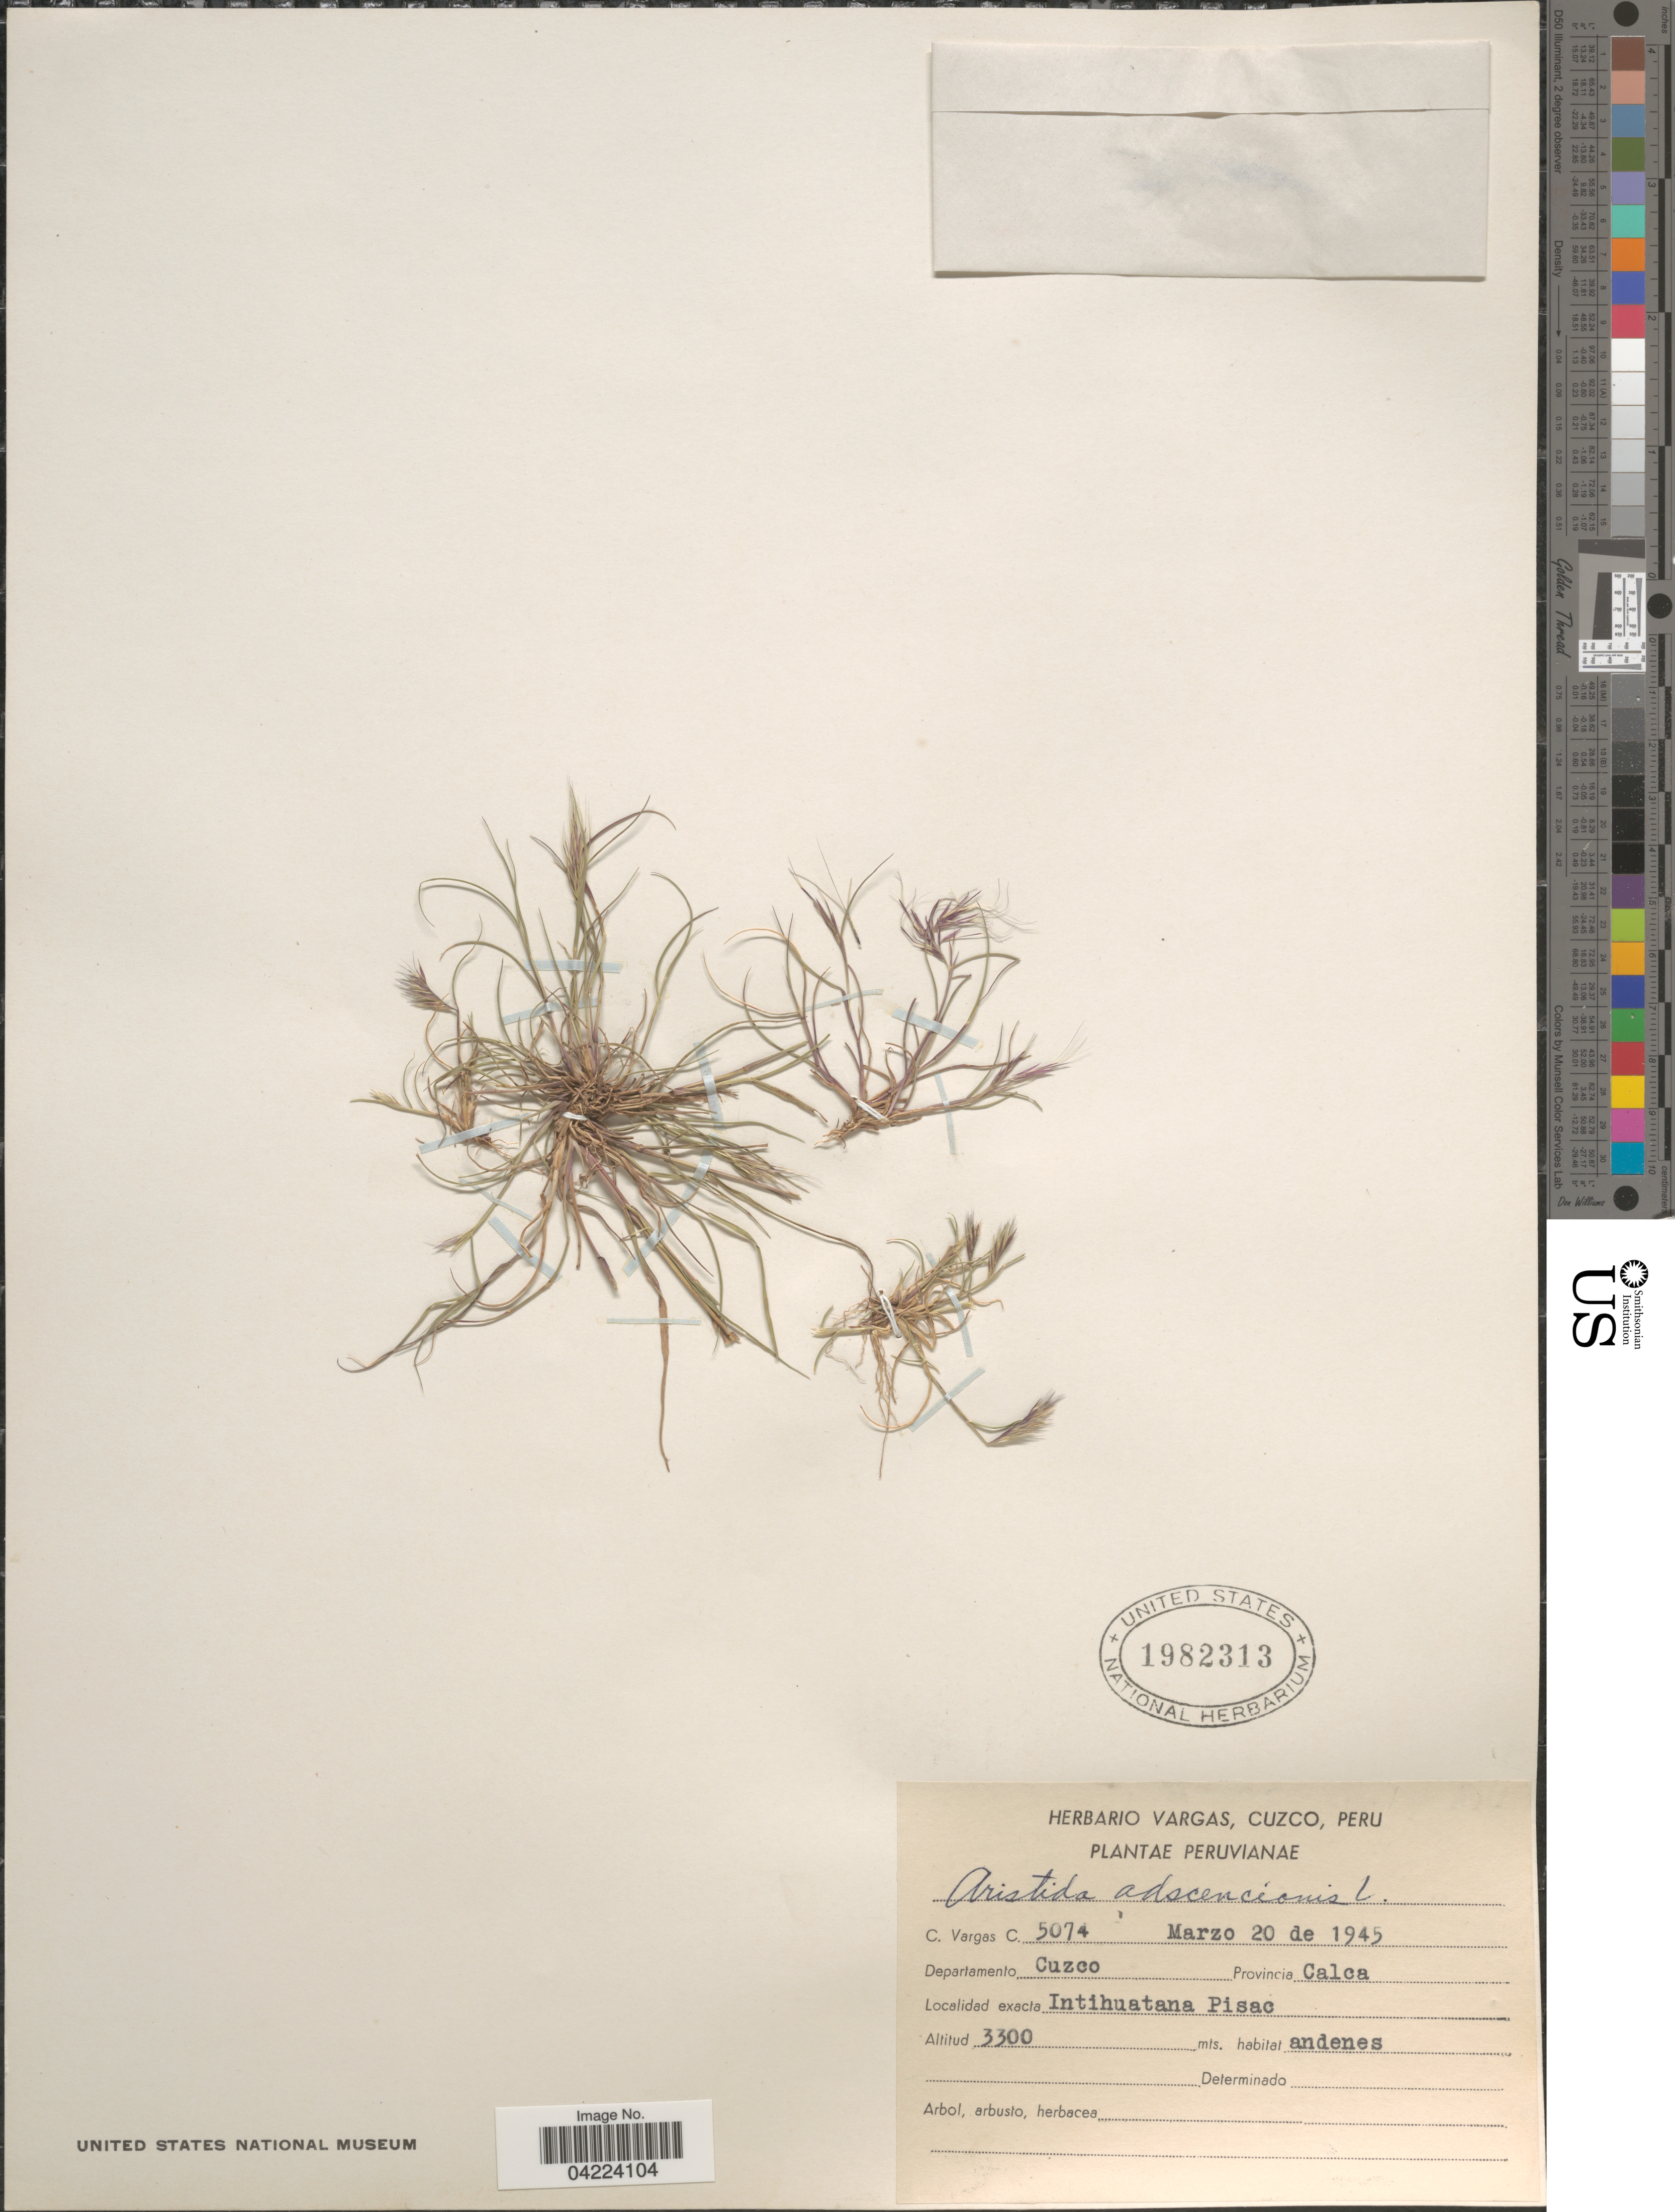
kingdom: Plantae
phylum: Tracheophyta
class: Liliopsida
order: Poales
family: Poaceae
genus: Aristida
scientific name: Aristida adscensionis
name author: L.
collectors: C. Vargas Calderón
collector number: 5074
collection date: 1945-03-20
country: Peru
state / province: Cusco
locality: Departamento Cuzco. Provincia Calca. Intihuatana Pisac.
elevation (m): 3300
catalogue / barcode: US 1982313